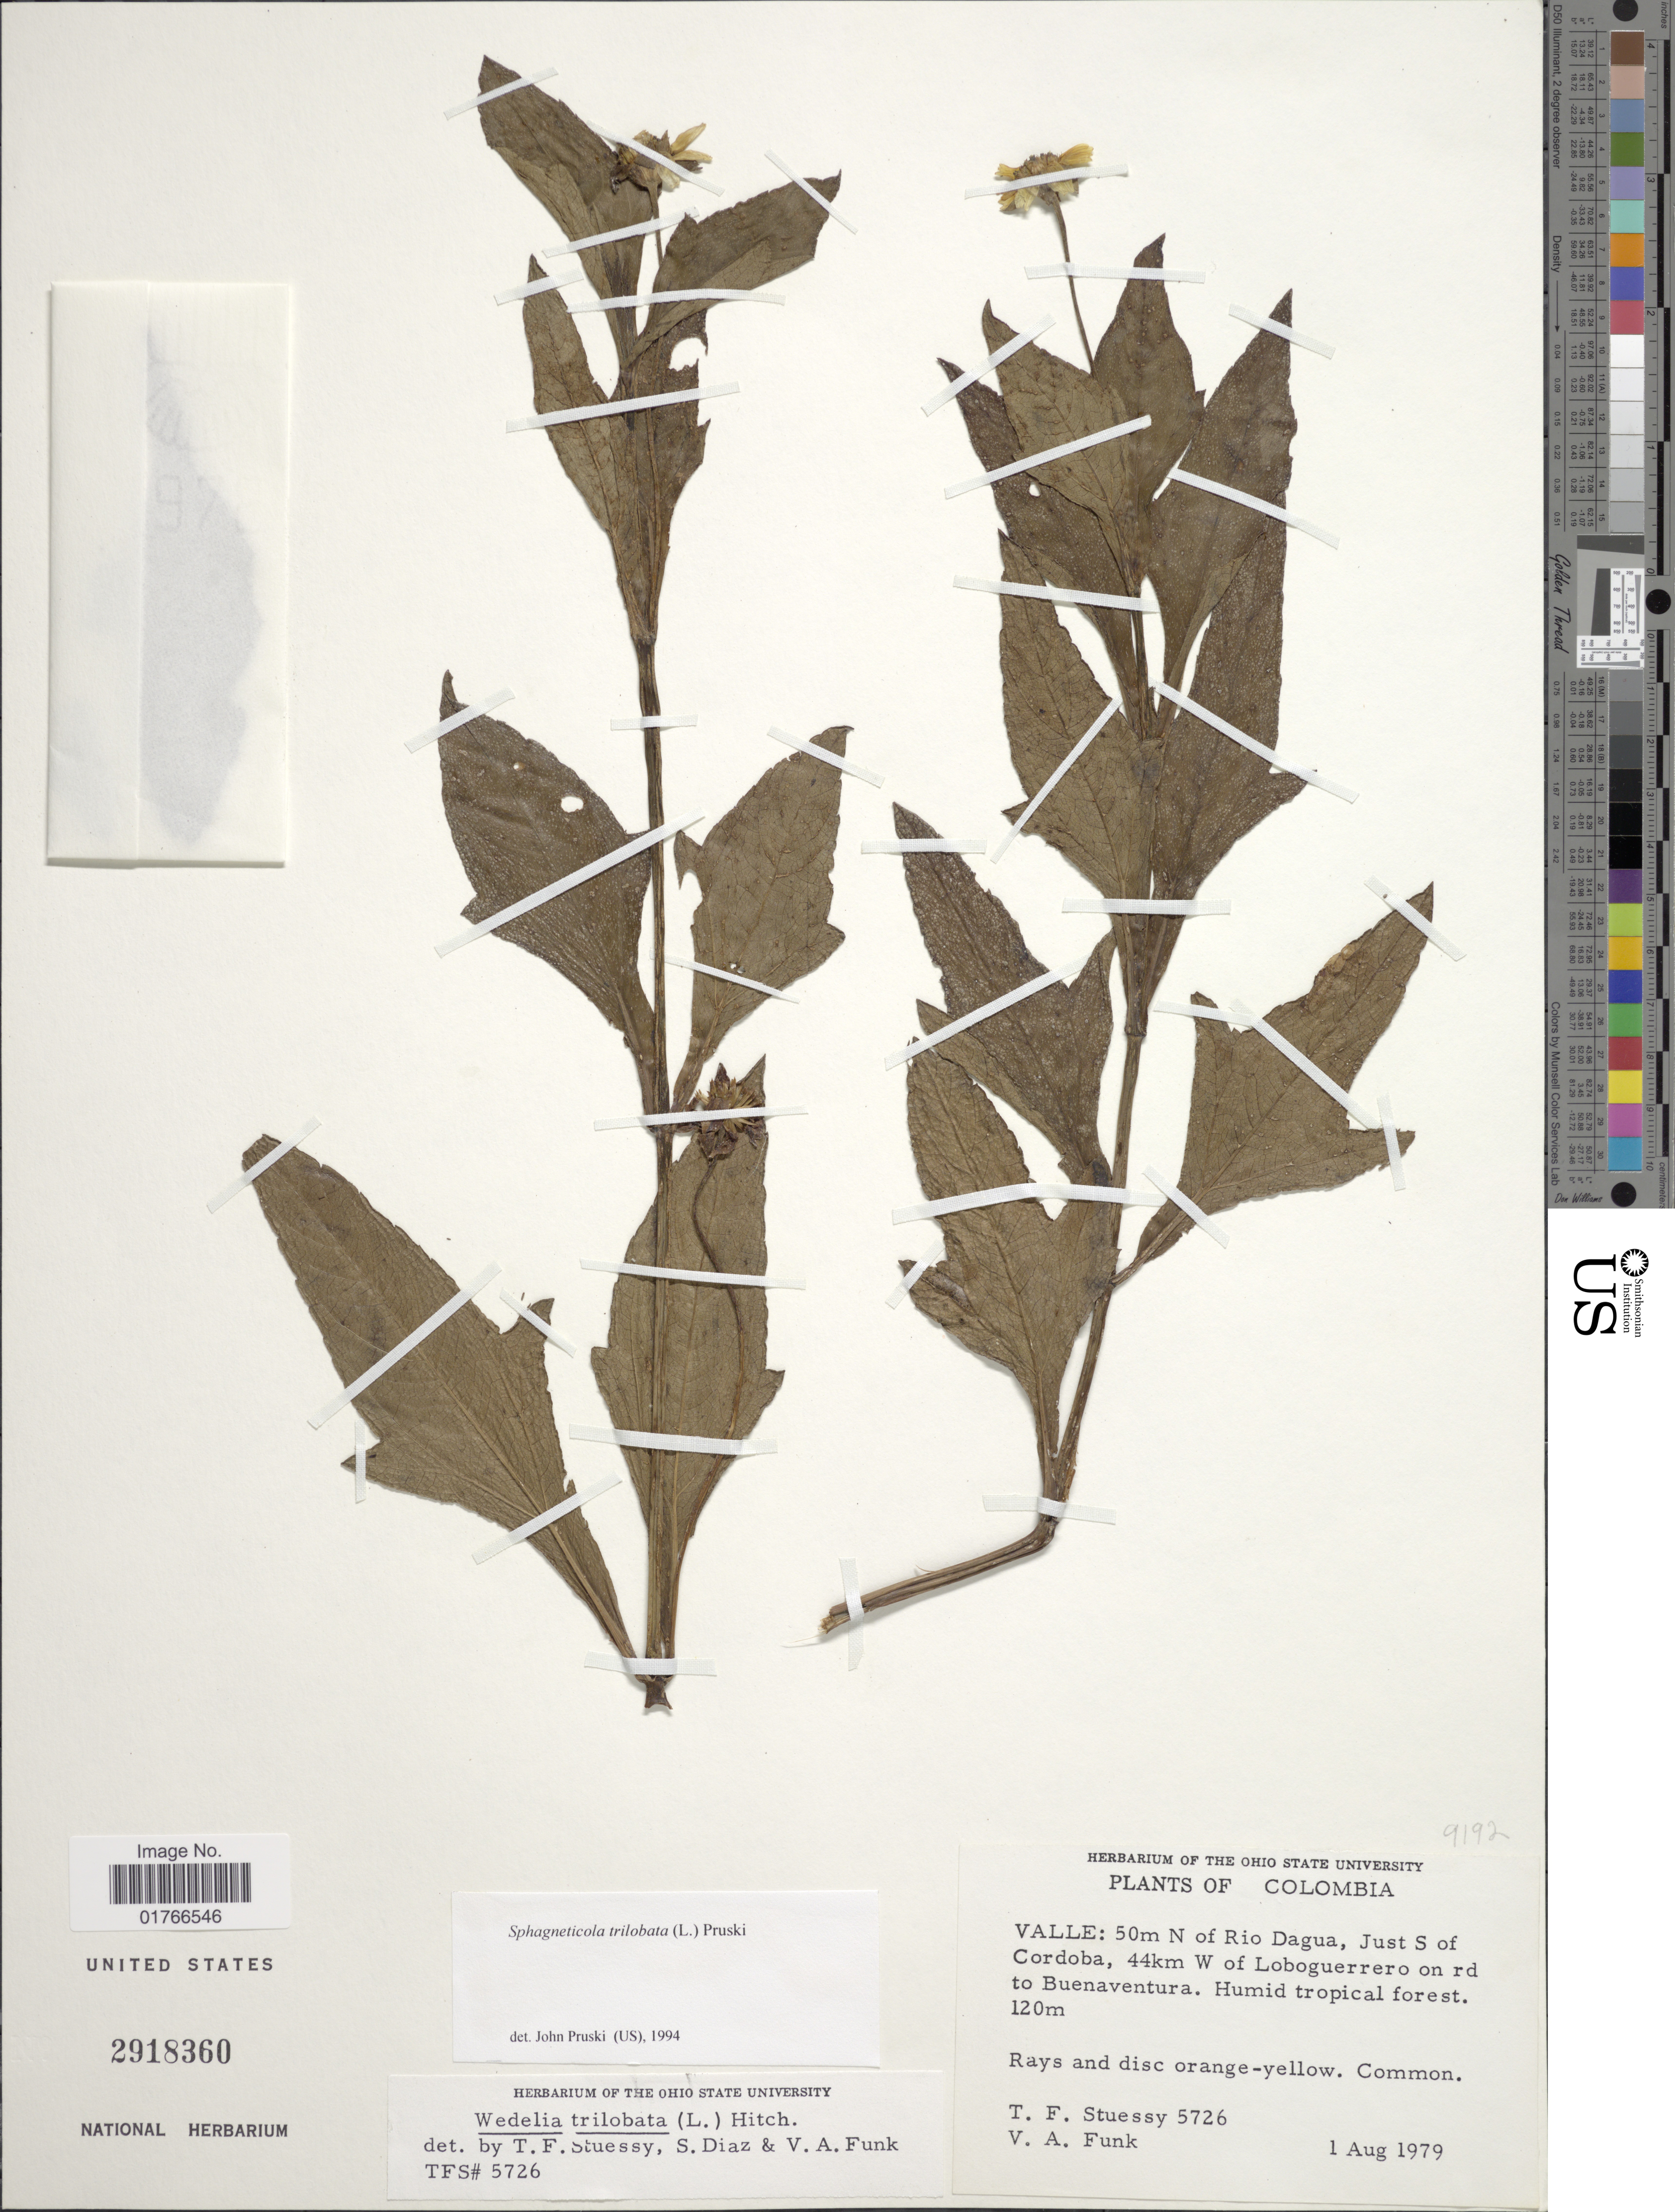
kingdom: Plantae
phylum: Tracheophyta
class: Magnoliopsida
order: Asterales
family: Asteraceae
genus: Sphagneticola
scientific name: Sphagneticola trilobata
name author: (L.) Pruski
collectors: T. Stuessy & V. Funk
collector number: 5726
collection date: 1979-08-01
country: Colombia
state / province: Valle del Cauca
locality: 50 m N of Rio Dagua, just S of Cordoba, 44 km W of Loboguerrero on rd to Buenaventura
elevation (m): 120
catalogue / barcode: US 2918360